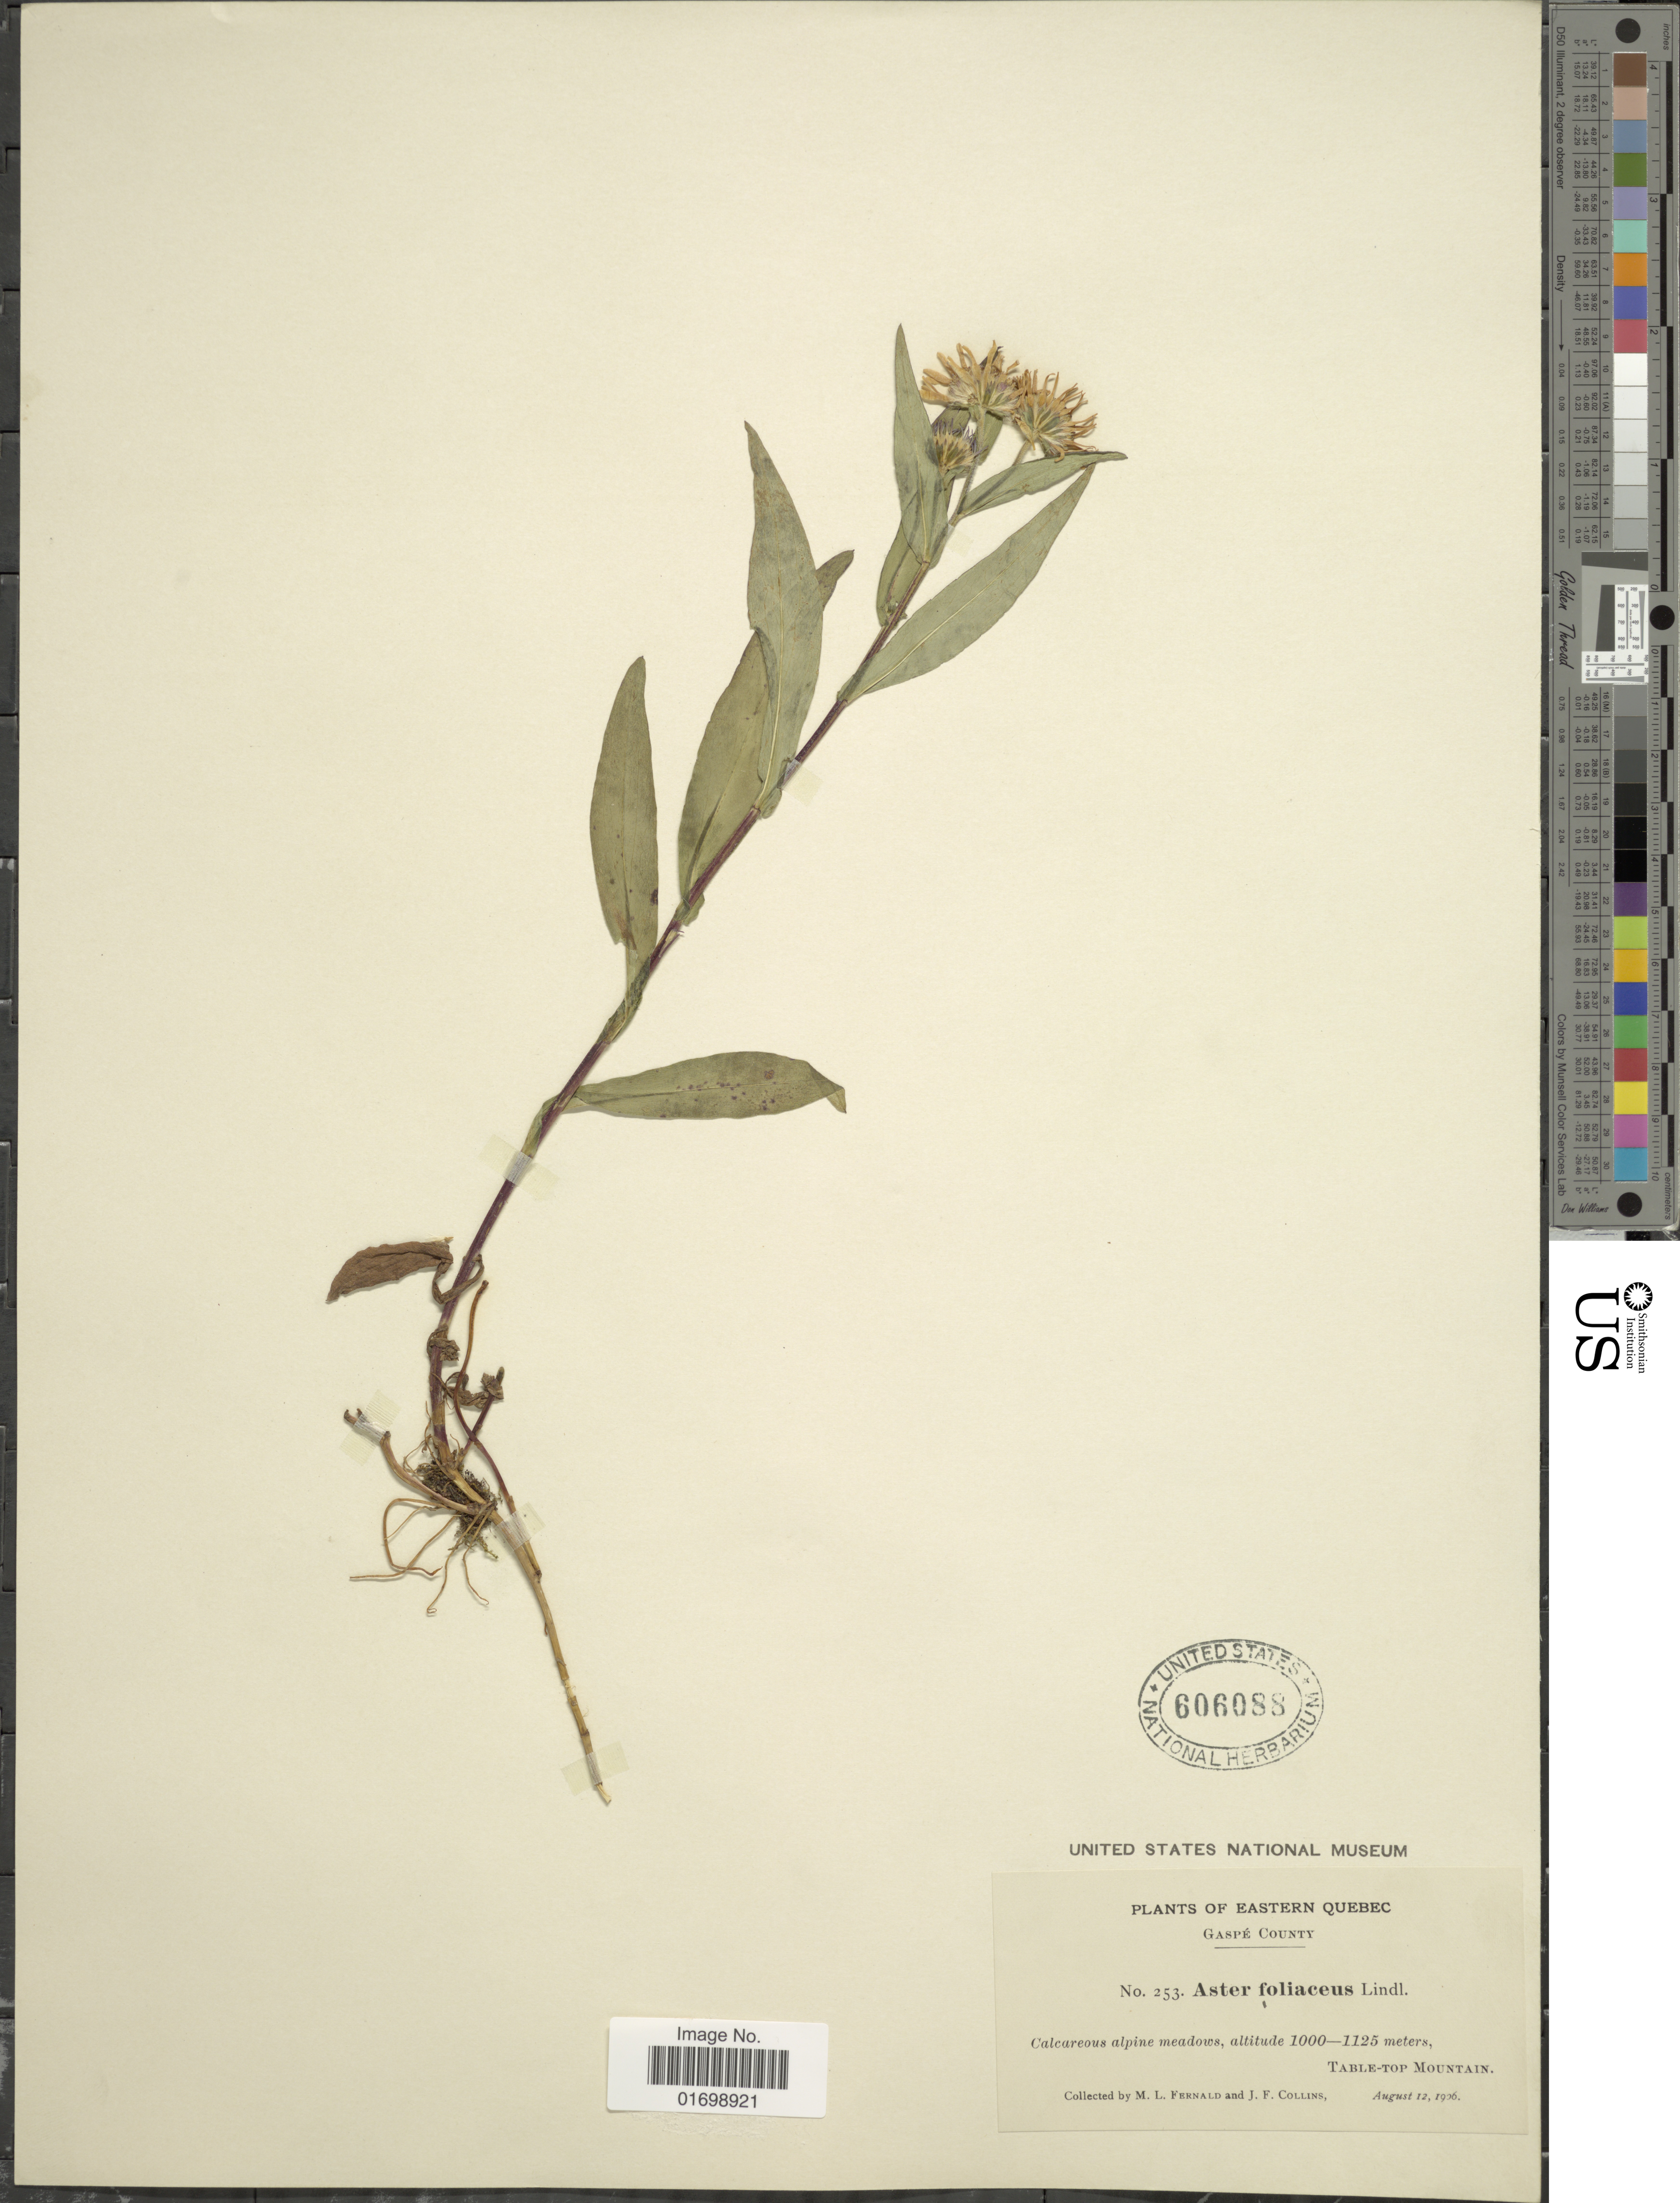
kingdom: Plantae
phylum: Tracheophyta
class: Magnoliopsida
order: Asterales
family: Asteraceae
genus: Symphyotrichum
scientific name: Symphyotrichum foliaceum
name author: (Lindl. ex DC.) G.L. Nesom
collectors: M. L. Fernald & J. Collins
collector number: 253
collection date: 1906-08-12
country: Canada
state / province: Quebec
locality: Eastern Quebec, Gaspé County, Table-top Mountain.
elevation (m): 1000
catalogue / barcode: US 606088